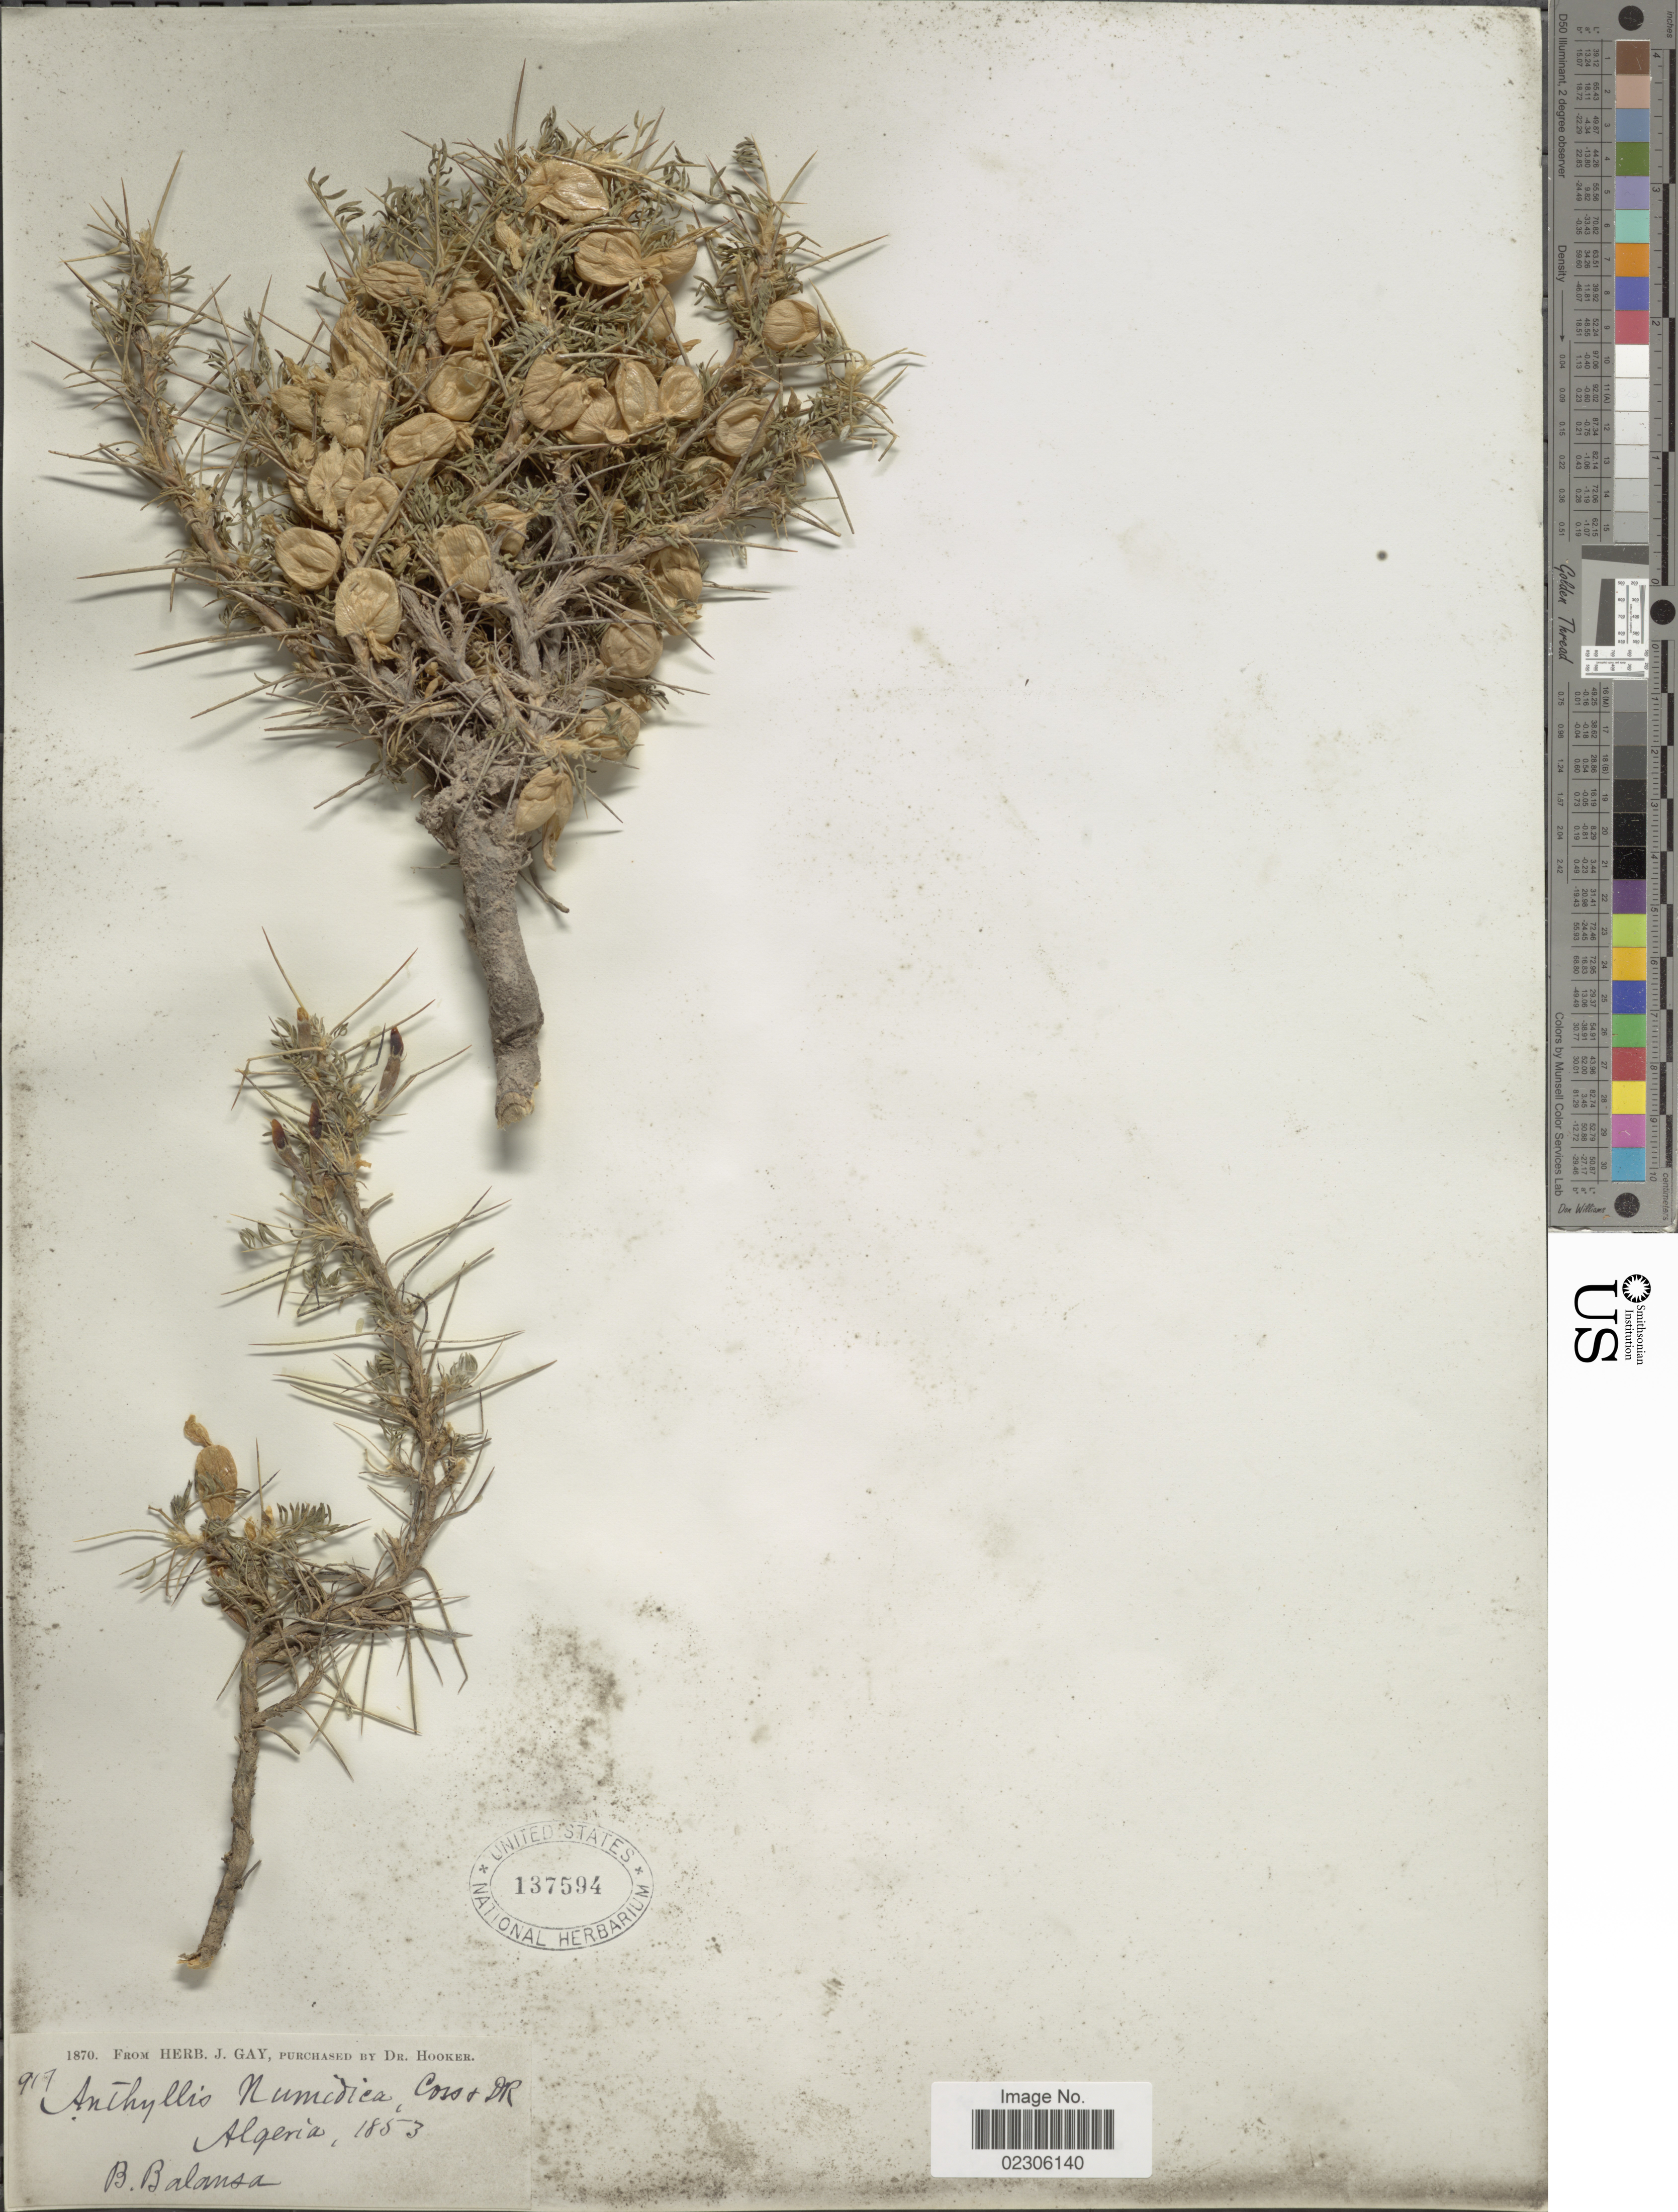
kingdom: Plantae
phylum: Tracheophyta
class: Magnoliopsida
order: Fabales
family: Fabaceae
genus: Anthyllis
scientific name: Anthyllis numidica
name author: Coss. & Durieu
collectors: B. Balansa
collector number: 917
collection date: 1853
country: Algeria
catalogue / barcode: US 137594